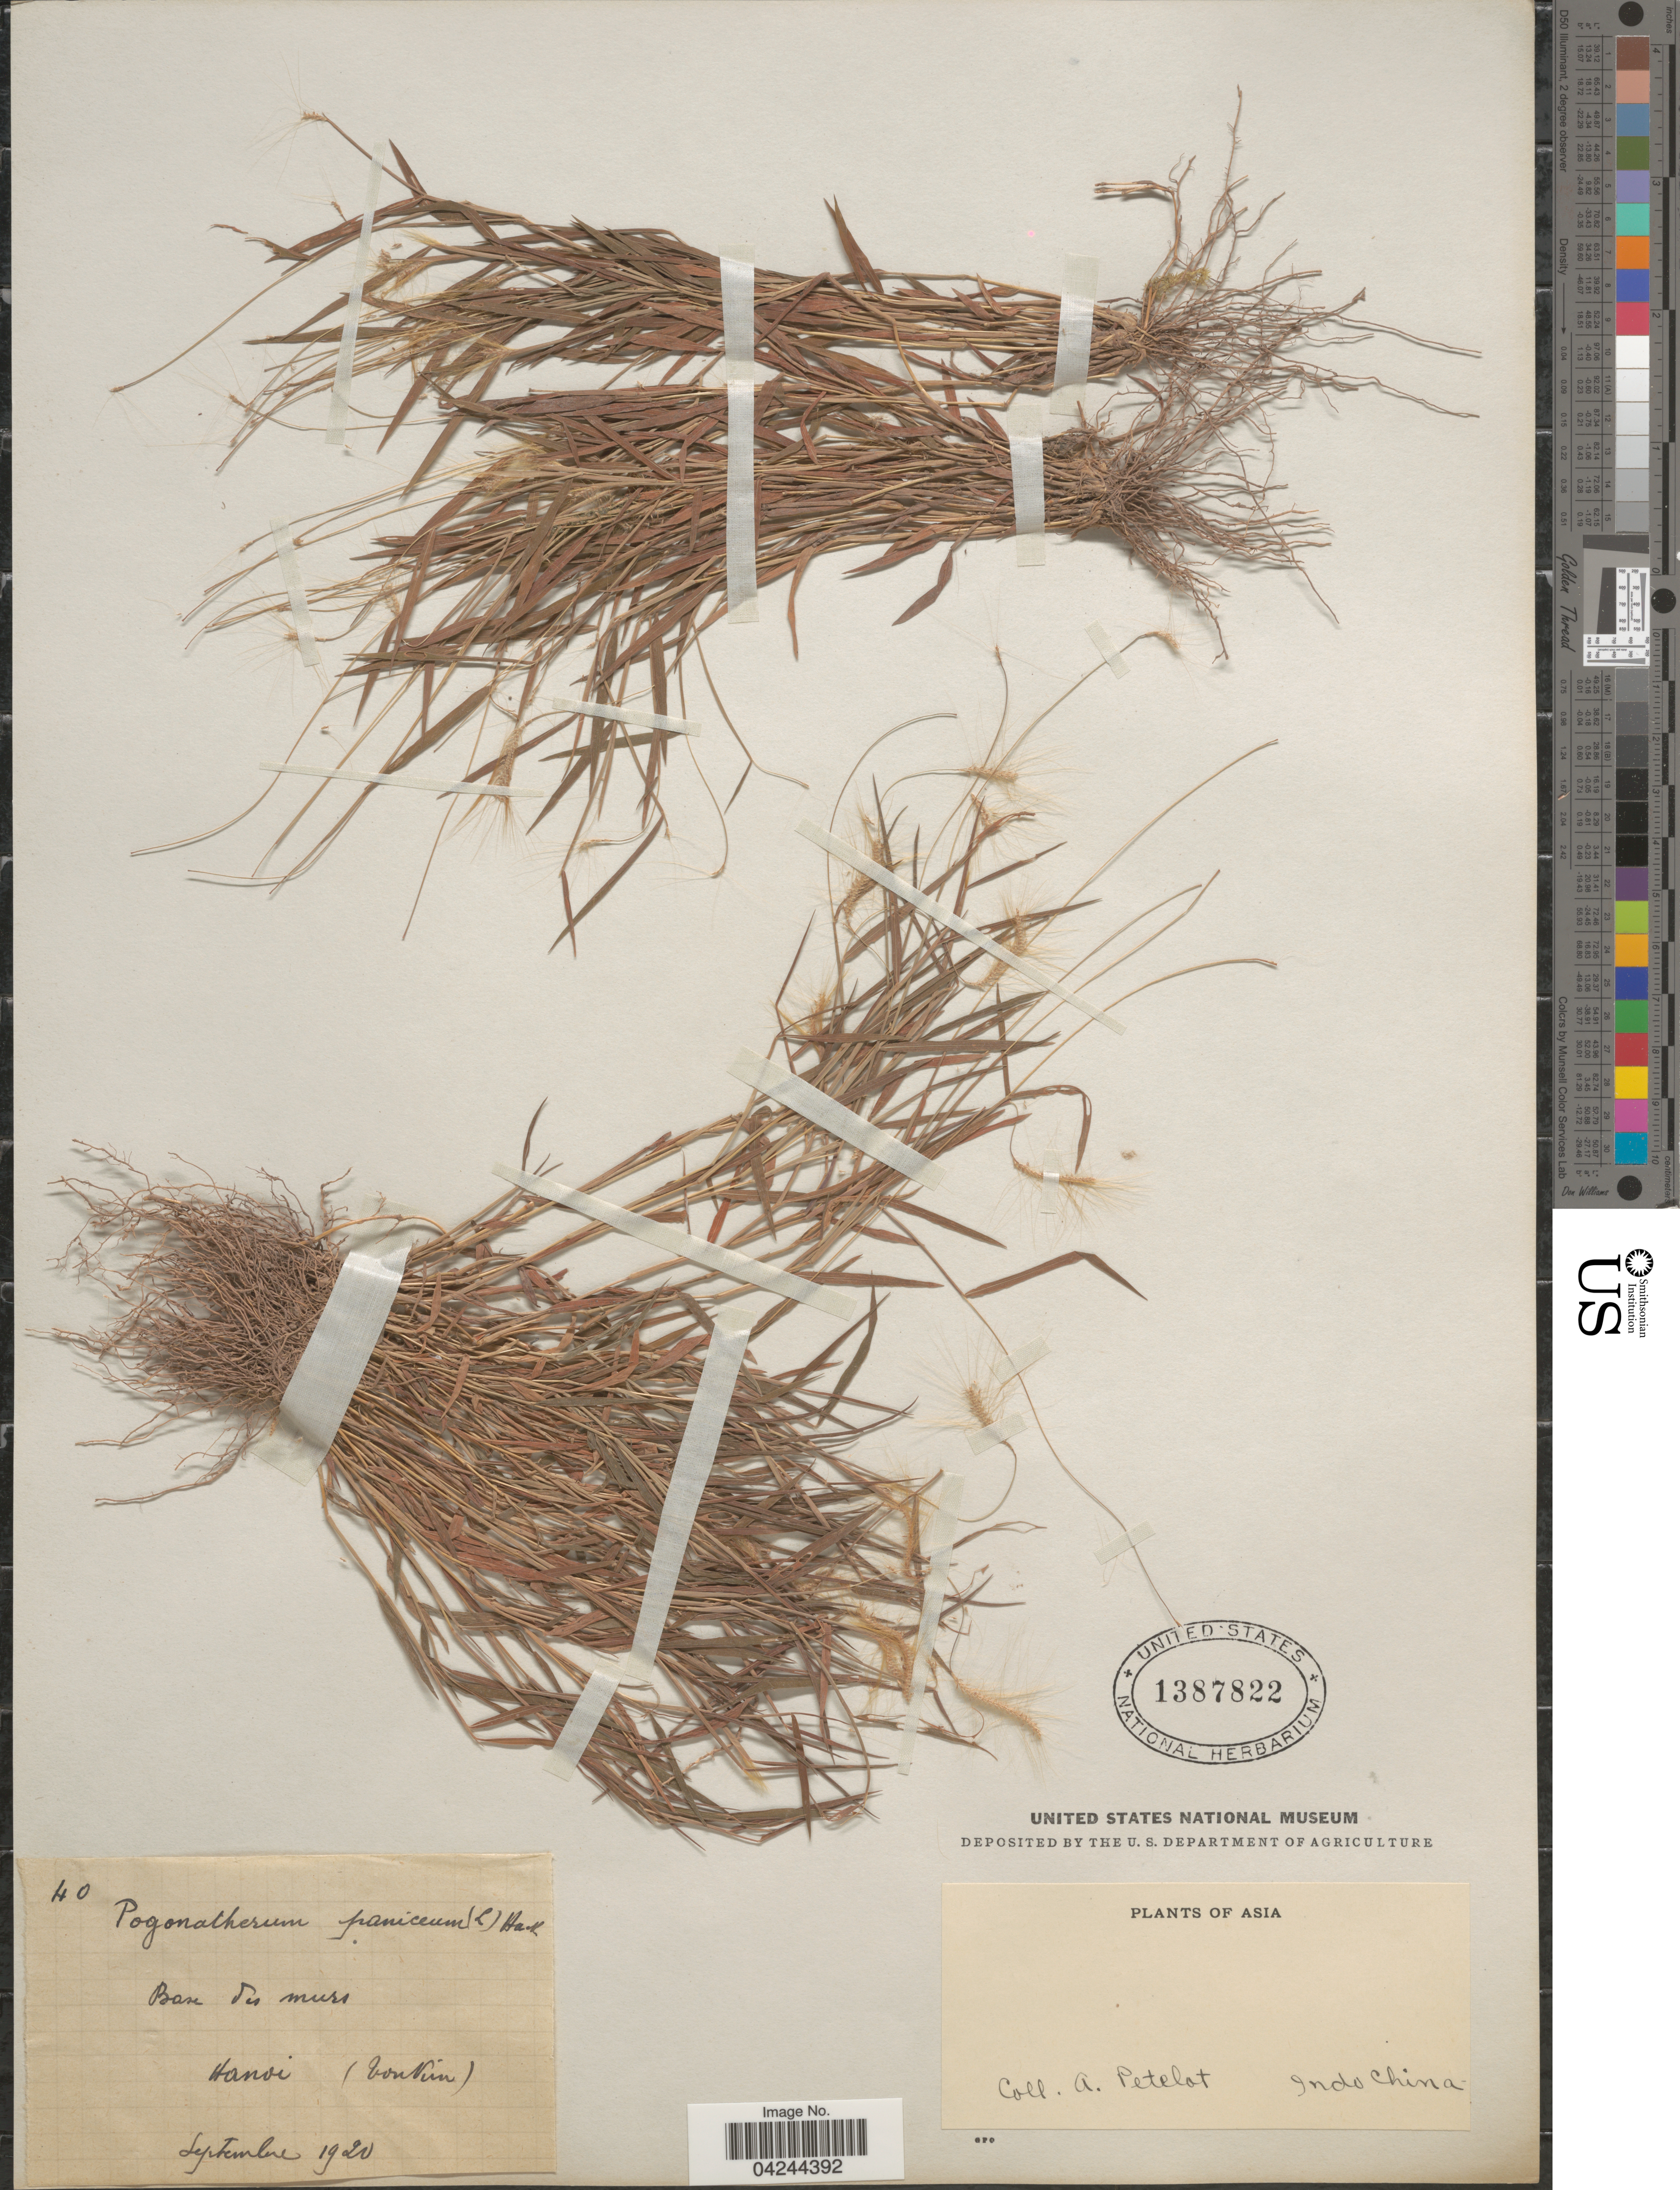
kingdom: Plantae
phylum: Tracheophyta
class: Liliopsida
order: Poales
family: Poaceae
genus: Pogonatherum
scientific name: Pogonatherum crinitum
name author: (Thunb.) Kunth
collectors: A. Petelot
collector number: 40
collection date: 1920-09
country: Vietnam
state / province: Ha Noi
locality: Ban du murs. Hanoi (Tonkin). Indo China.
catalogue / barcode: US 1387822